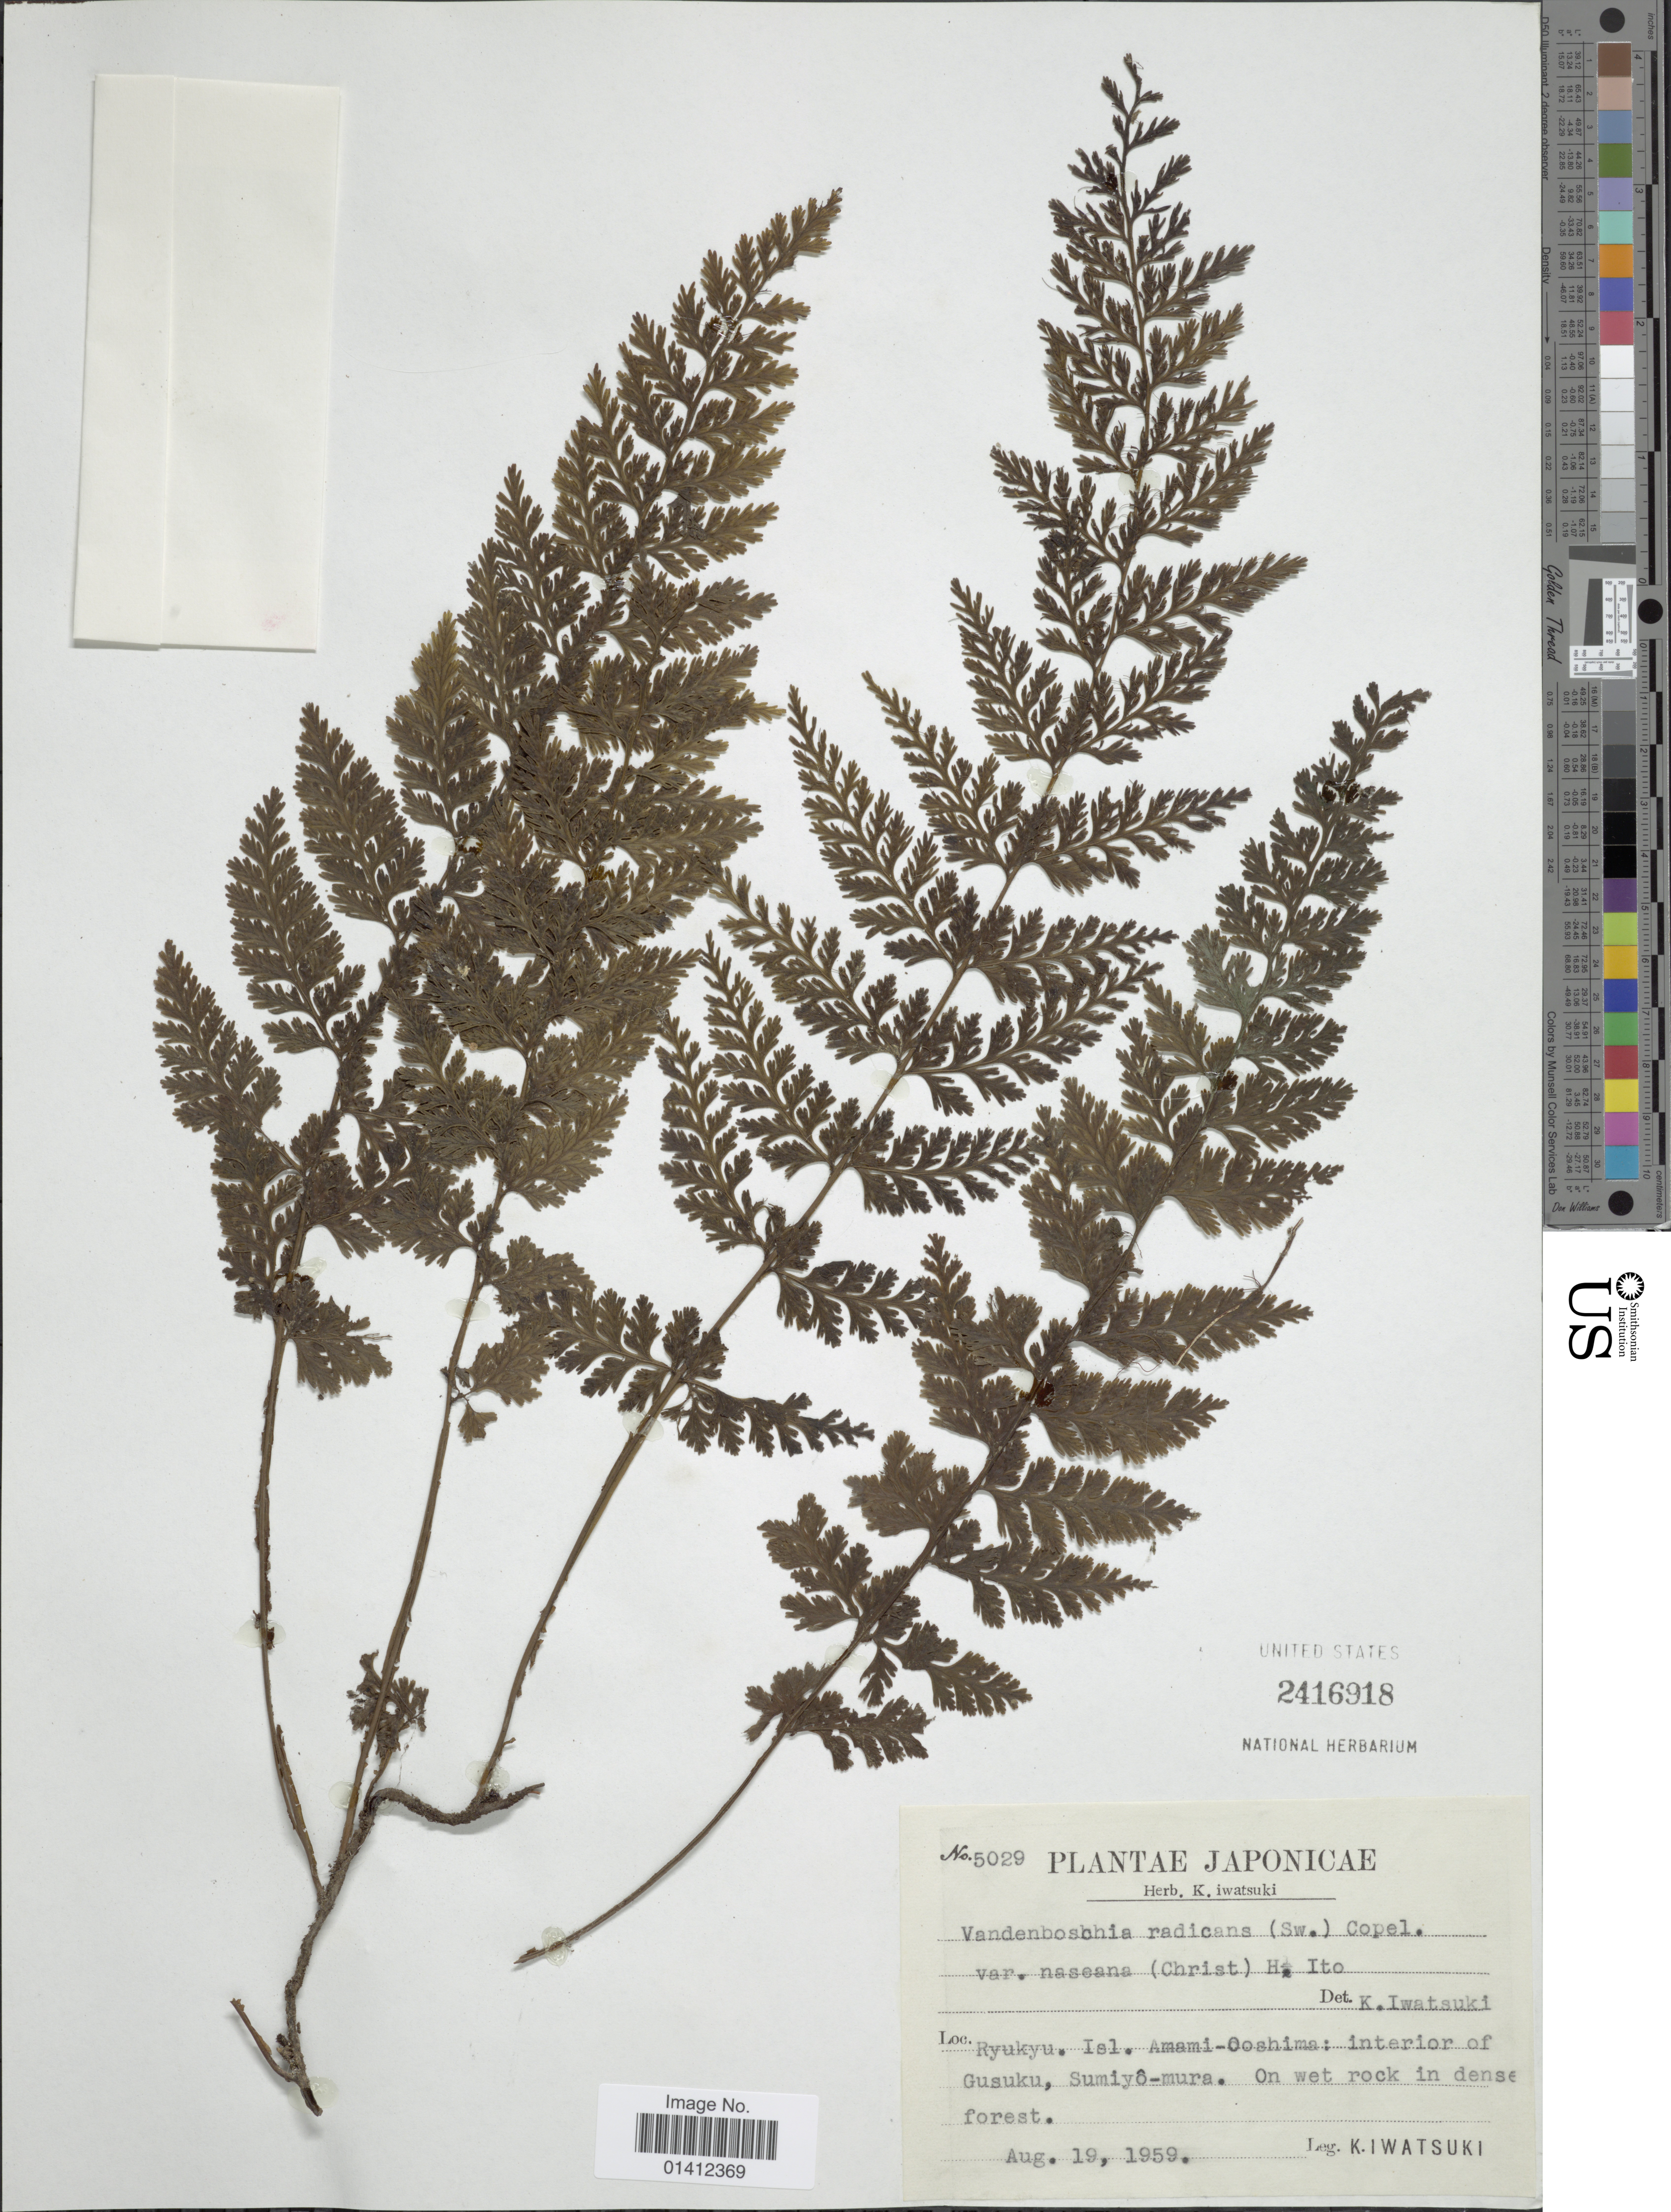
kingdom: Plantae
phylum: Tracheophyta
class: Polypodiopsida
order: Hymenophyllales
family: Hymenophyllaceae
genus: Vandenboschia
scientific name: Vandenboschia radicans var. orientalis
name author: (C. Chr.) H. Itô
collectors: K. Iwatsuki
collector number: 5029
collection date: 1959-08-19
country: Japan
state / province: Okinawa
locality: Ryukyu Isl. Amami-Ooshima: interior of Gusuku, Sumiyô-mura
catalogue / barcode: US 2416918